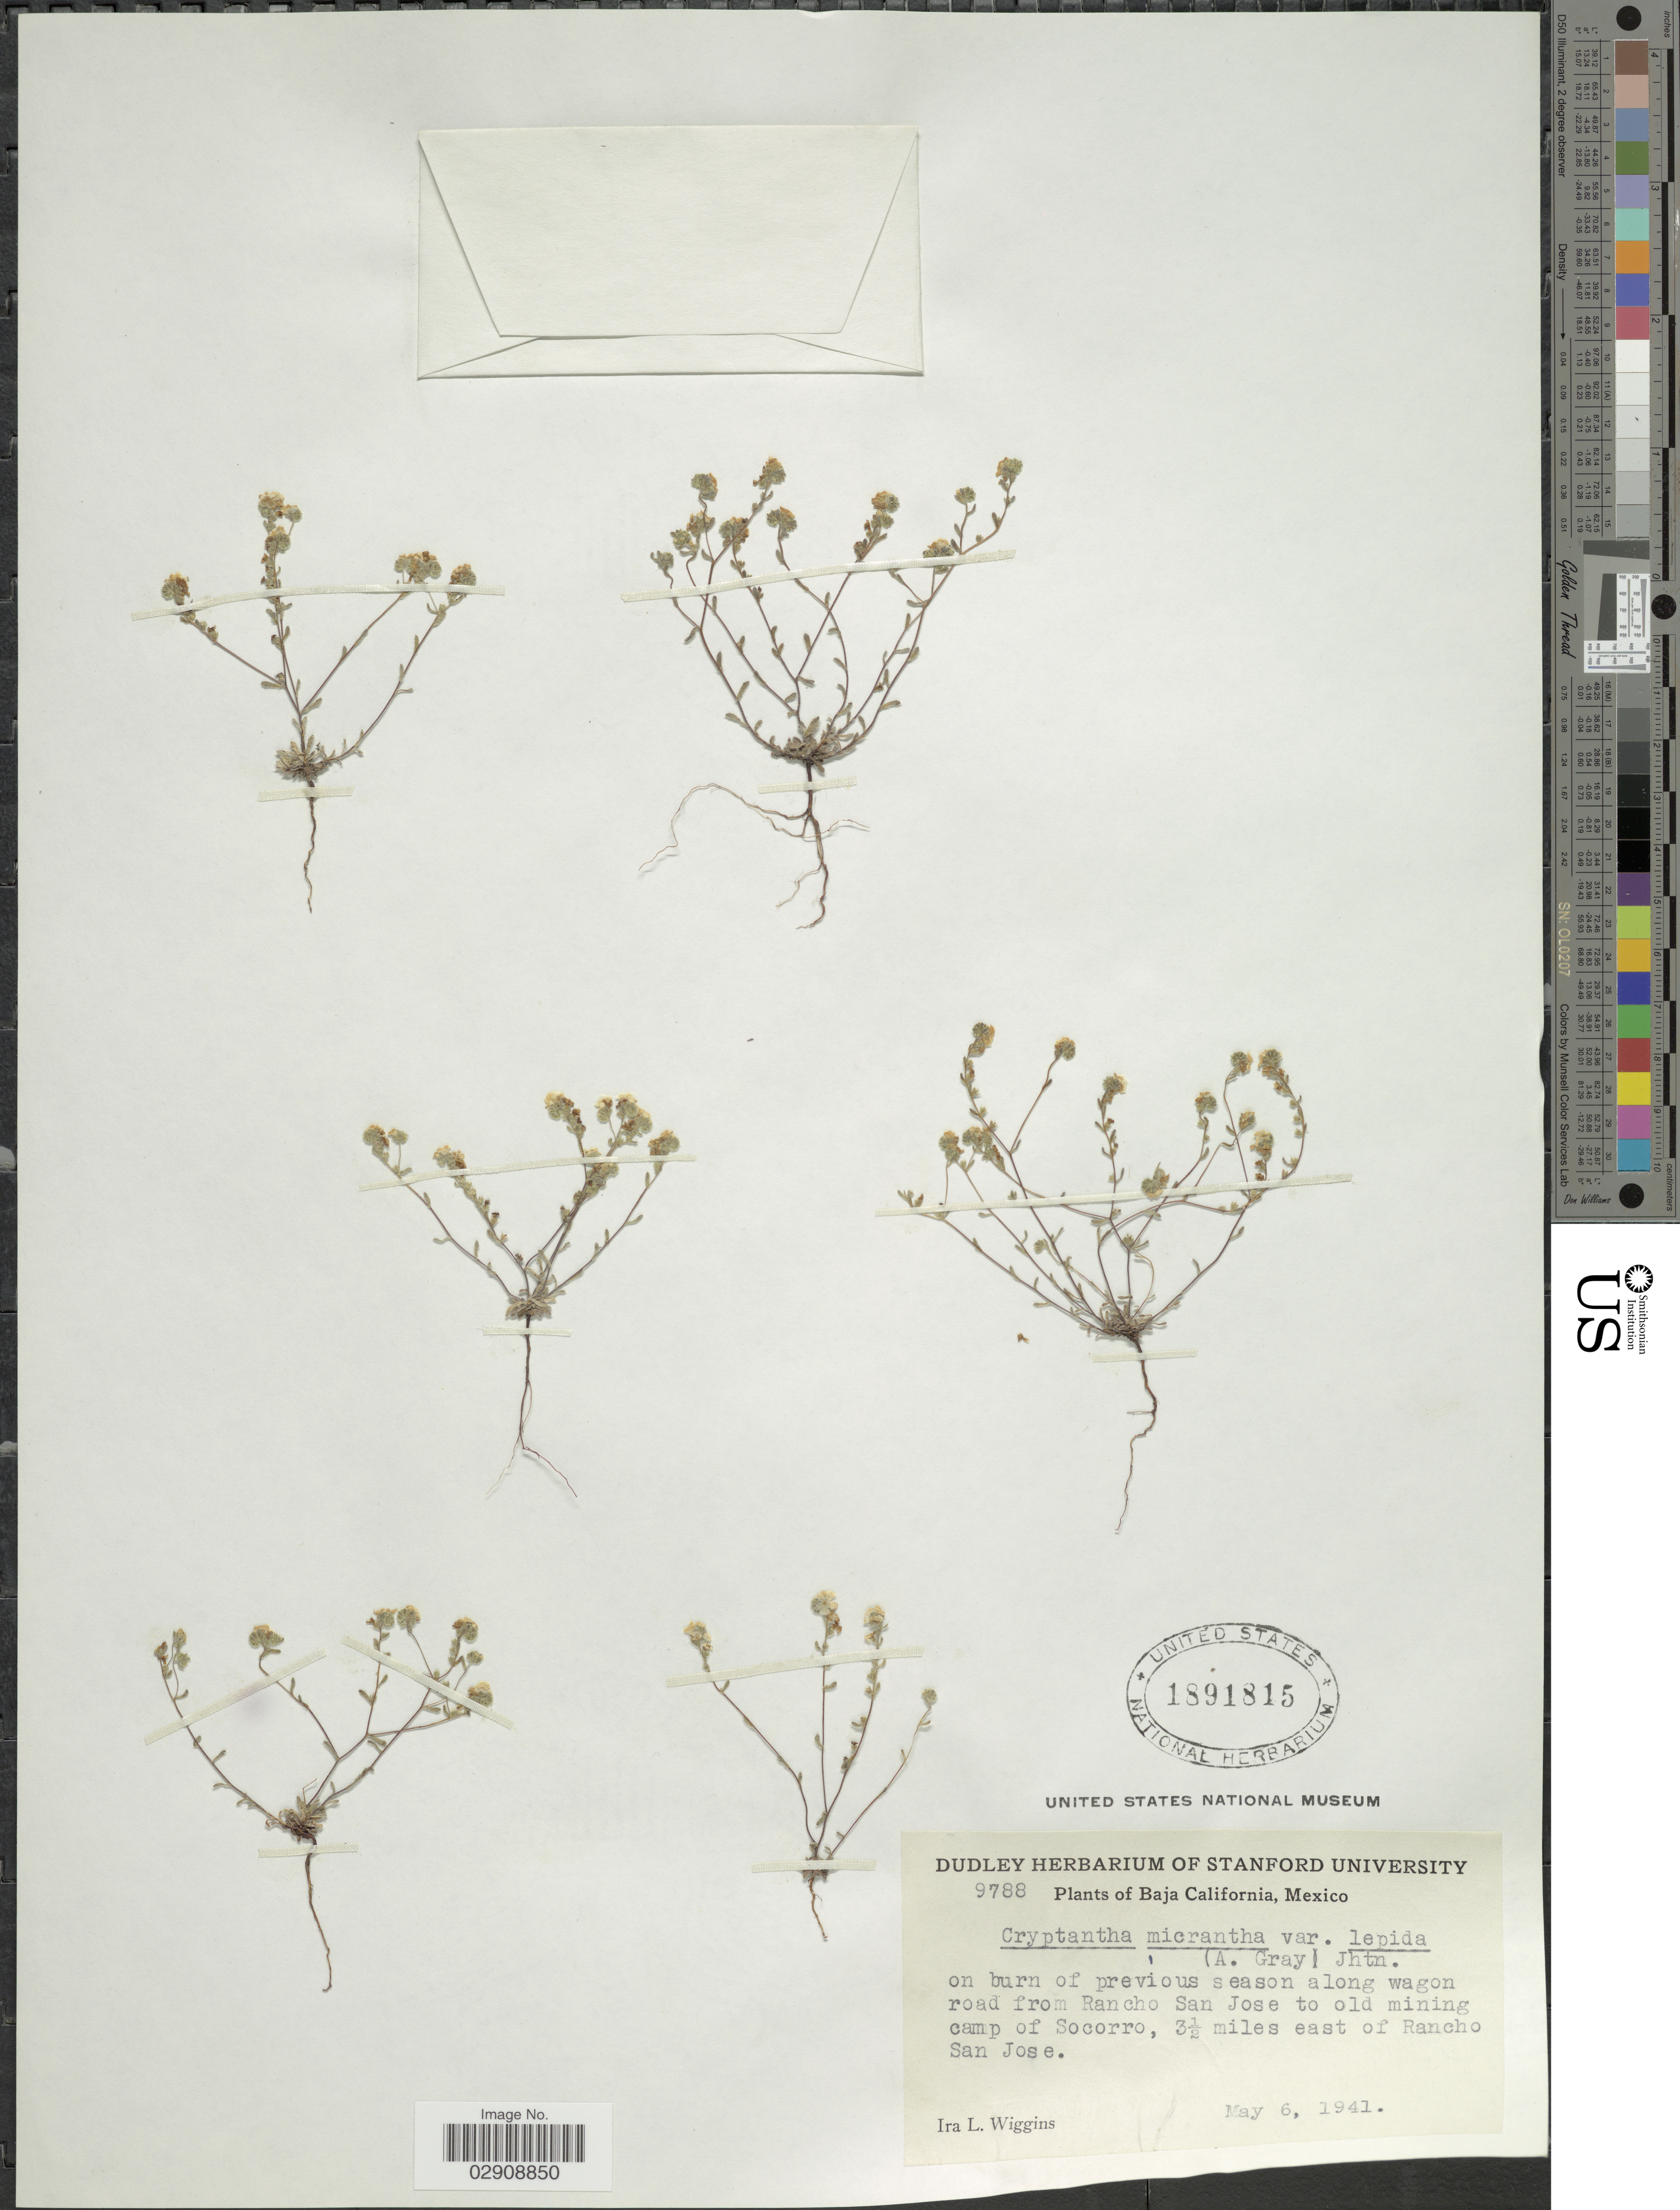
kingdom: Plantae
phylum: Tracheophyta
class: Magnoliopsida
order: Boraginales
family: Boraginaceae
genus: Cryptantha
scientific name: Cryptantha micrantha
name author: (Torr.) I.M. Johnst.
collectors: I. L. Wiggins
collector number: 9788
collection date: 1941-05-06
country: Mexico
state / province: Baja California Norte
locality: On burn of previous season along wagon road from Rancho San Jose to old mining camp of Socorro, 3 1/2 miles east of Rancho San Jose. Baja California, Mexico.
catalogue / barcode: US 1891815